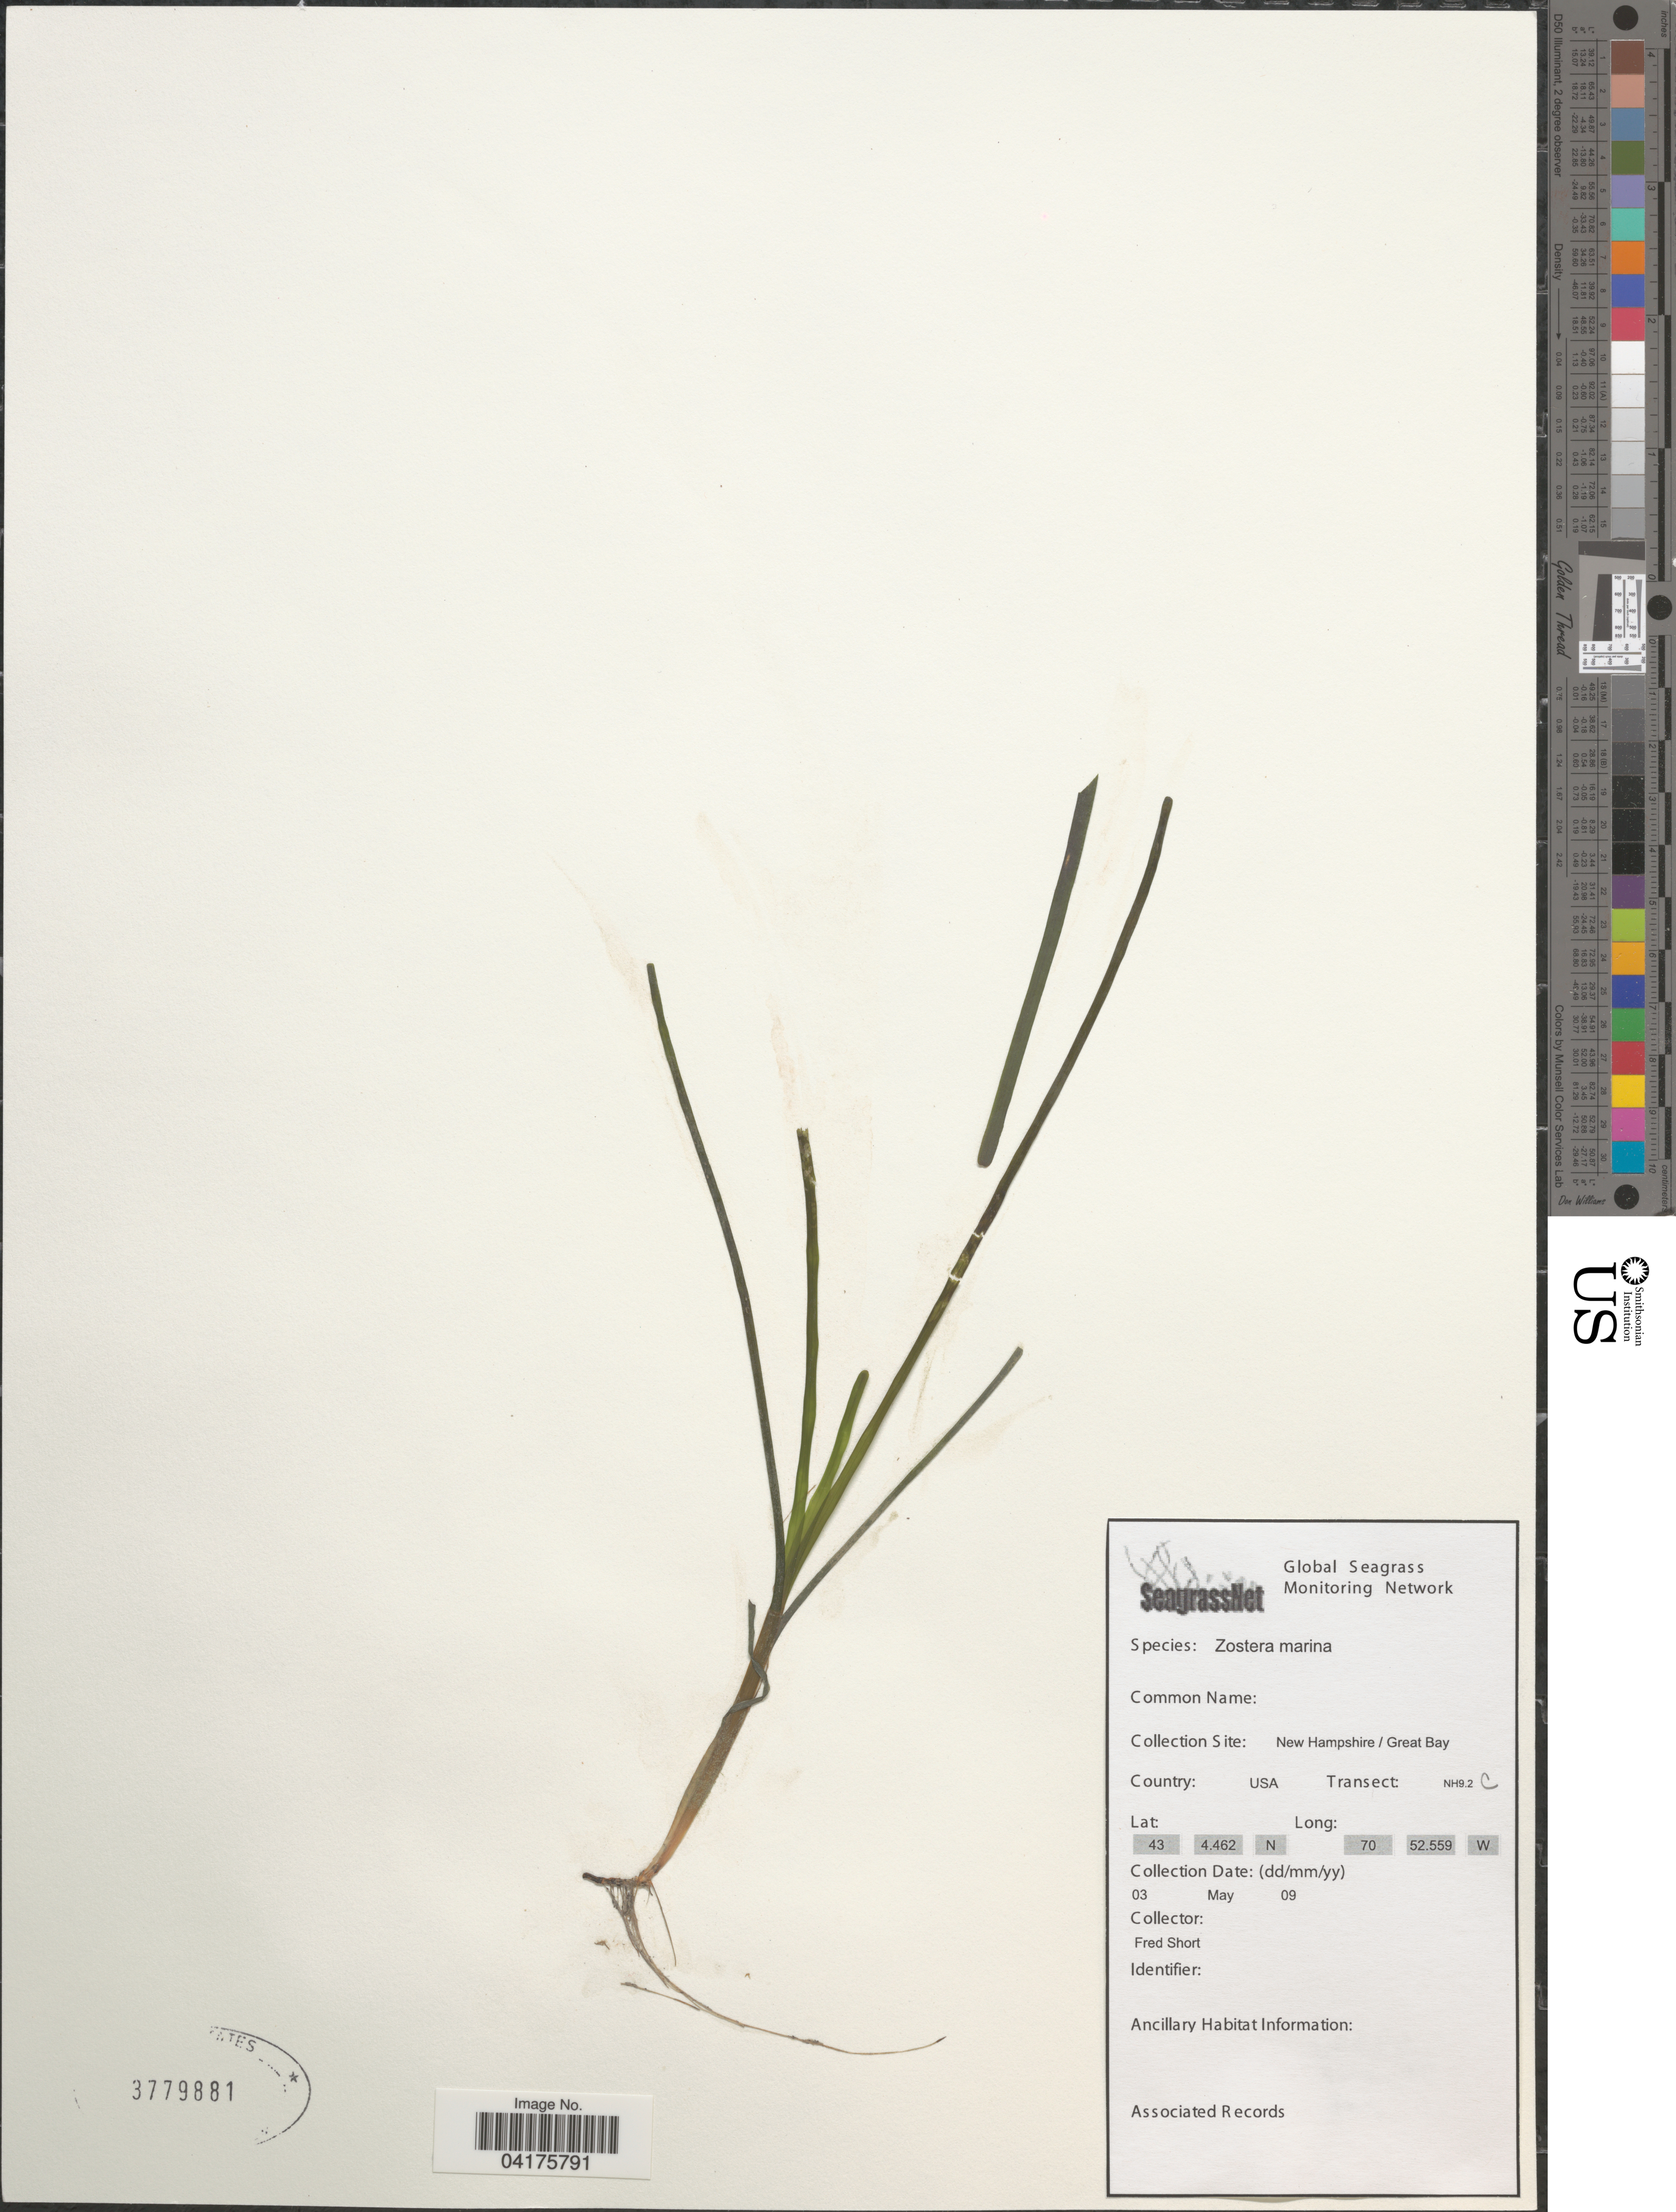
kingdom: Plantae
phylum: Tracheophyta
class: Liliopsida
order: Alismatales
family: Zosteraceae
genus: Zostera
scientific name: Zostera marina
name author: L.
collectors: F. Short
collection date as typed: Transcribed d/m/y: 3/5/9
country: United States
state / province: New Hampshire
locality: Great Bay.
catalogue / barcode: US 3779881